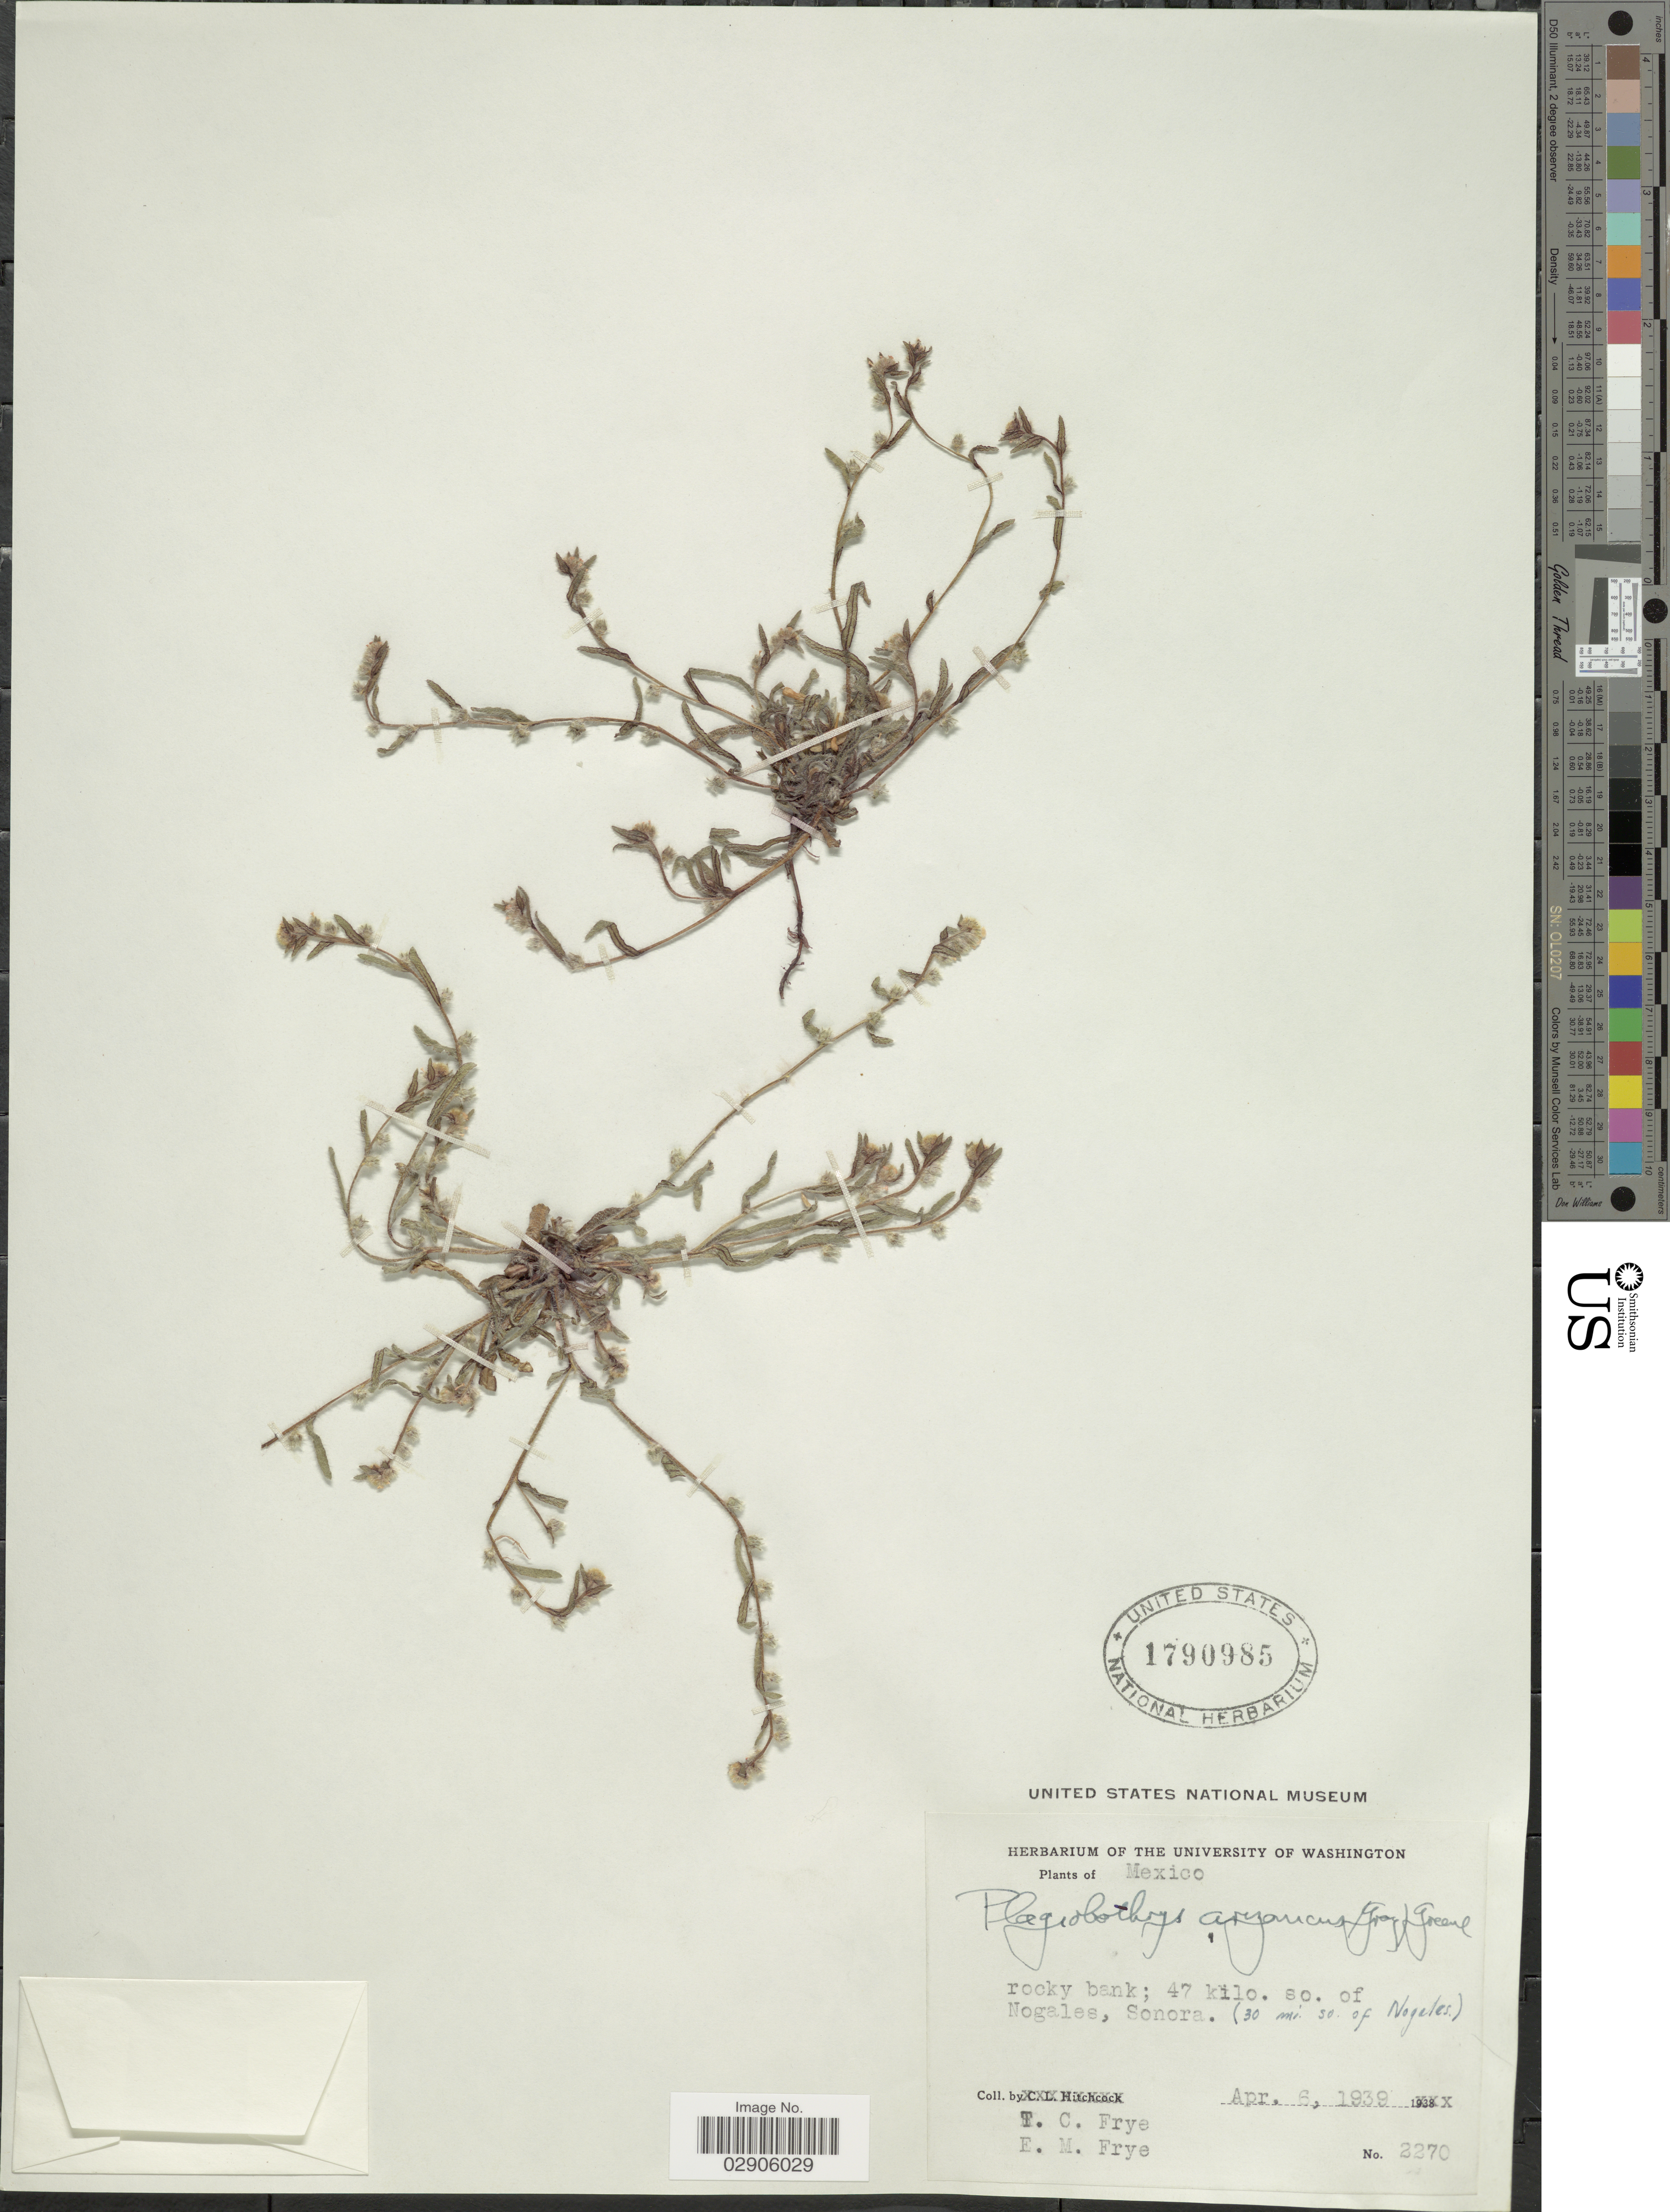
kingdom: Plantae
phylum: Tracheophyta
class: Magnoliopsida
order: Boraginales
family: Boraginaceae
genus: Plagiobothrys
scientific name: Plagiobothrys arizonicus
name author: (A. Gray) Greene ex A. Gray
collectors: T. C. Frye & E. Frye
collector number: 2270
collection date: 1939-04-06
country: Mexico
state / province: Sonora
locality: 47 kilo. so. of Nogales, Sonora (30 mi. SO. of Nogales).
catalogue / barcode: US 1790985